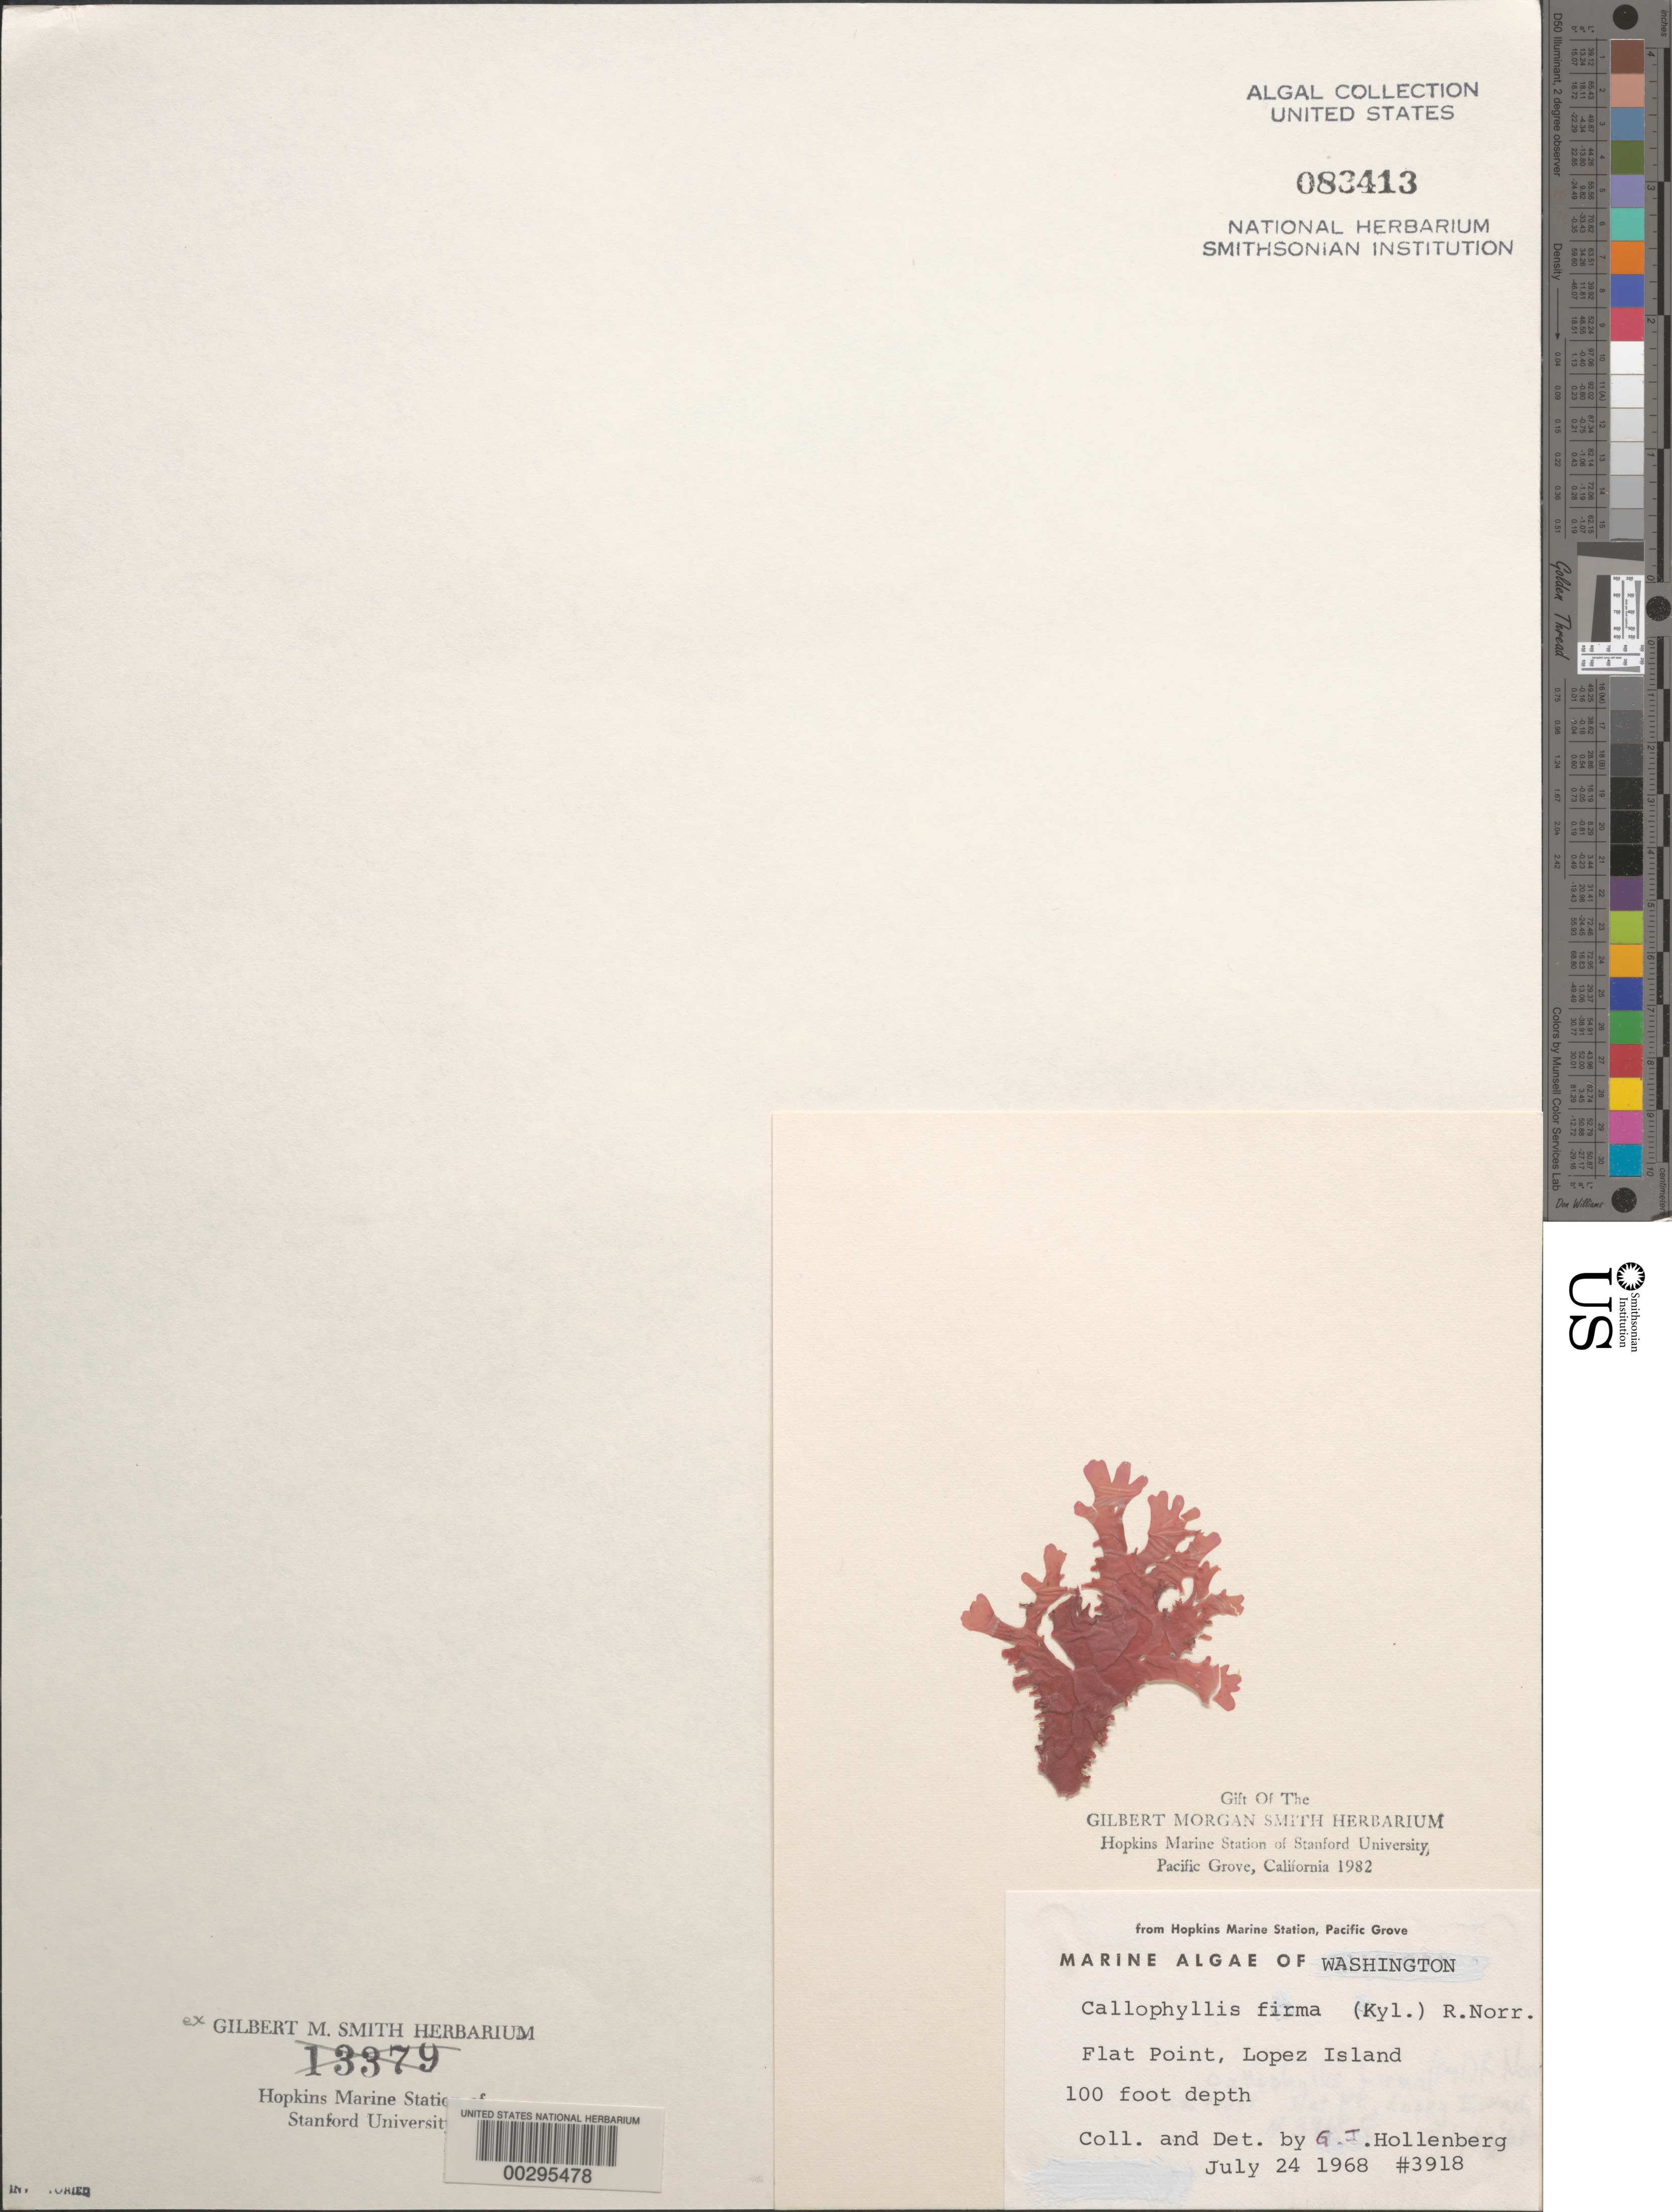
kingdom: Plantae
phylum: Rhodophyta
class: Florideophyceae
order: Gigartinales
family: Kallymeniaceae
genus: Salishia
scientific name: Salishia firma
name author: (Kylin) Clarkston & G.W. Saunders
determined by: Algae name updating Project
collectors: G. Hollenberg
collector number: GJH 3918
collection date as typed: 24 Jul 1968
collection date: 1968-07-24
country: United States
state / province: Washington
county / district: San Juan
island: Lopez Island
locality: Flat Point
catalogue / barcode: US 83413